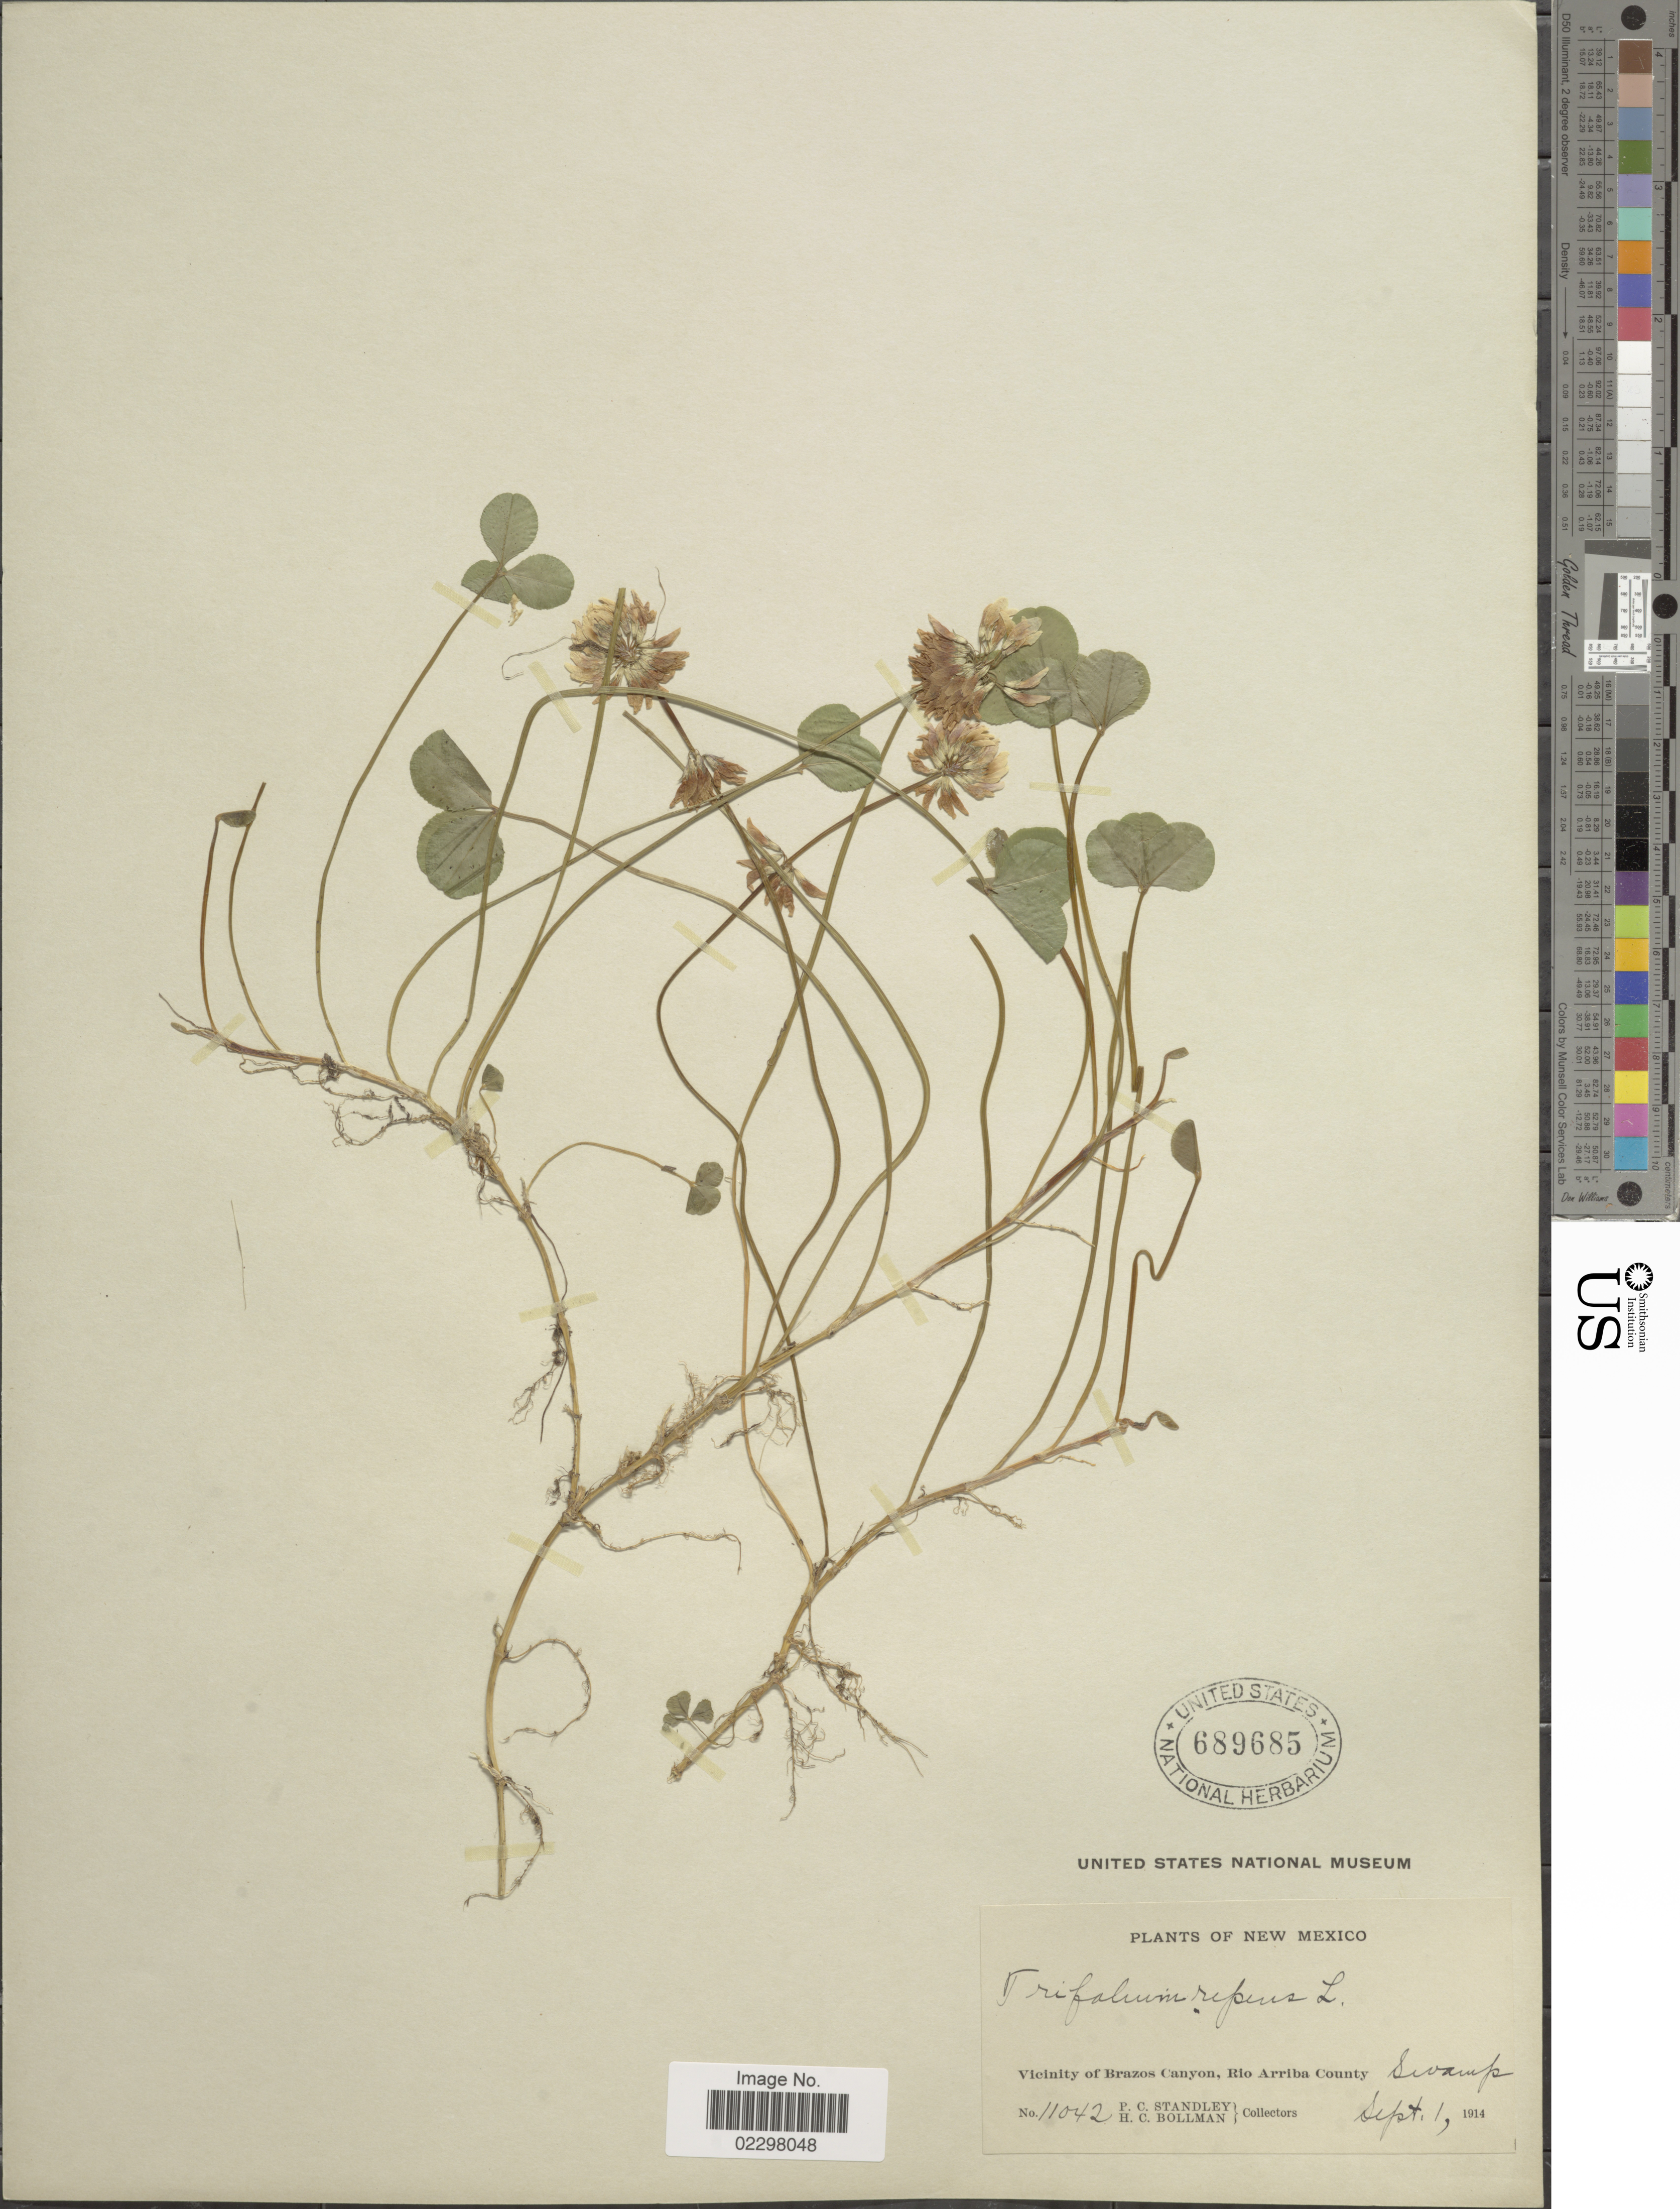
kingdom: Plantae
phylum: Tracheophyta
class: Magnoliopsida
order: Fabales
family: Fabaceae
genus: Trifolium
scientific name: Trifolium repens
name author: L.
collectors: P. C. Standley & H. C. Bollman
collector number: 11042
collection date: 1914-09-01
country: United States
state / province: New Mexico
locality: Vicinity of Brazos Canyon, Rio Arriba County, swamp.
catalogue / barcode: US 689685